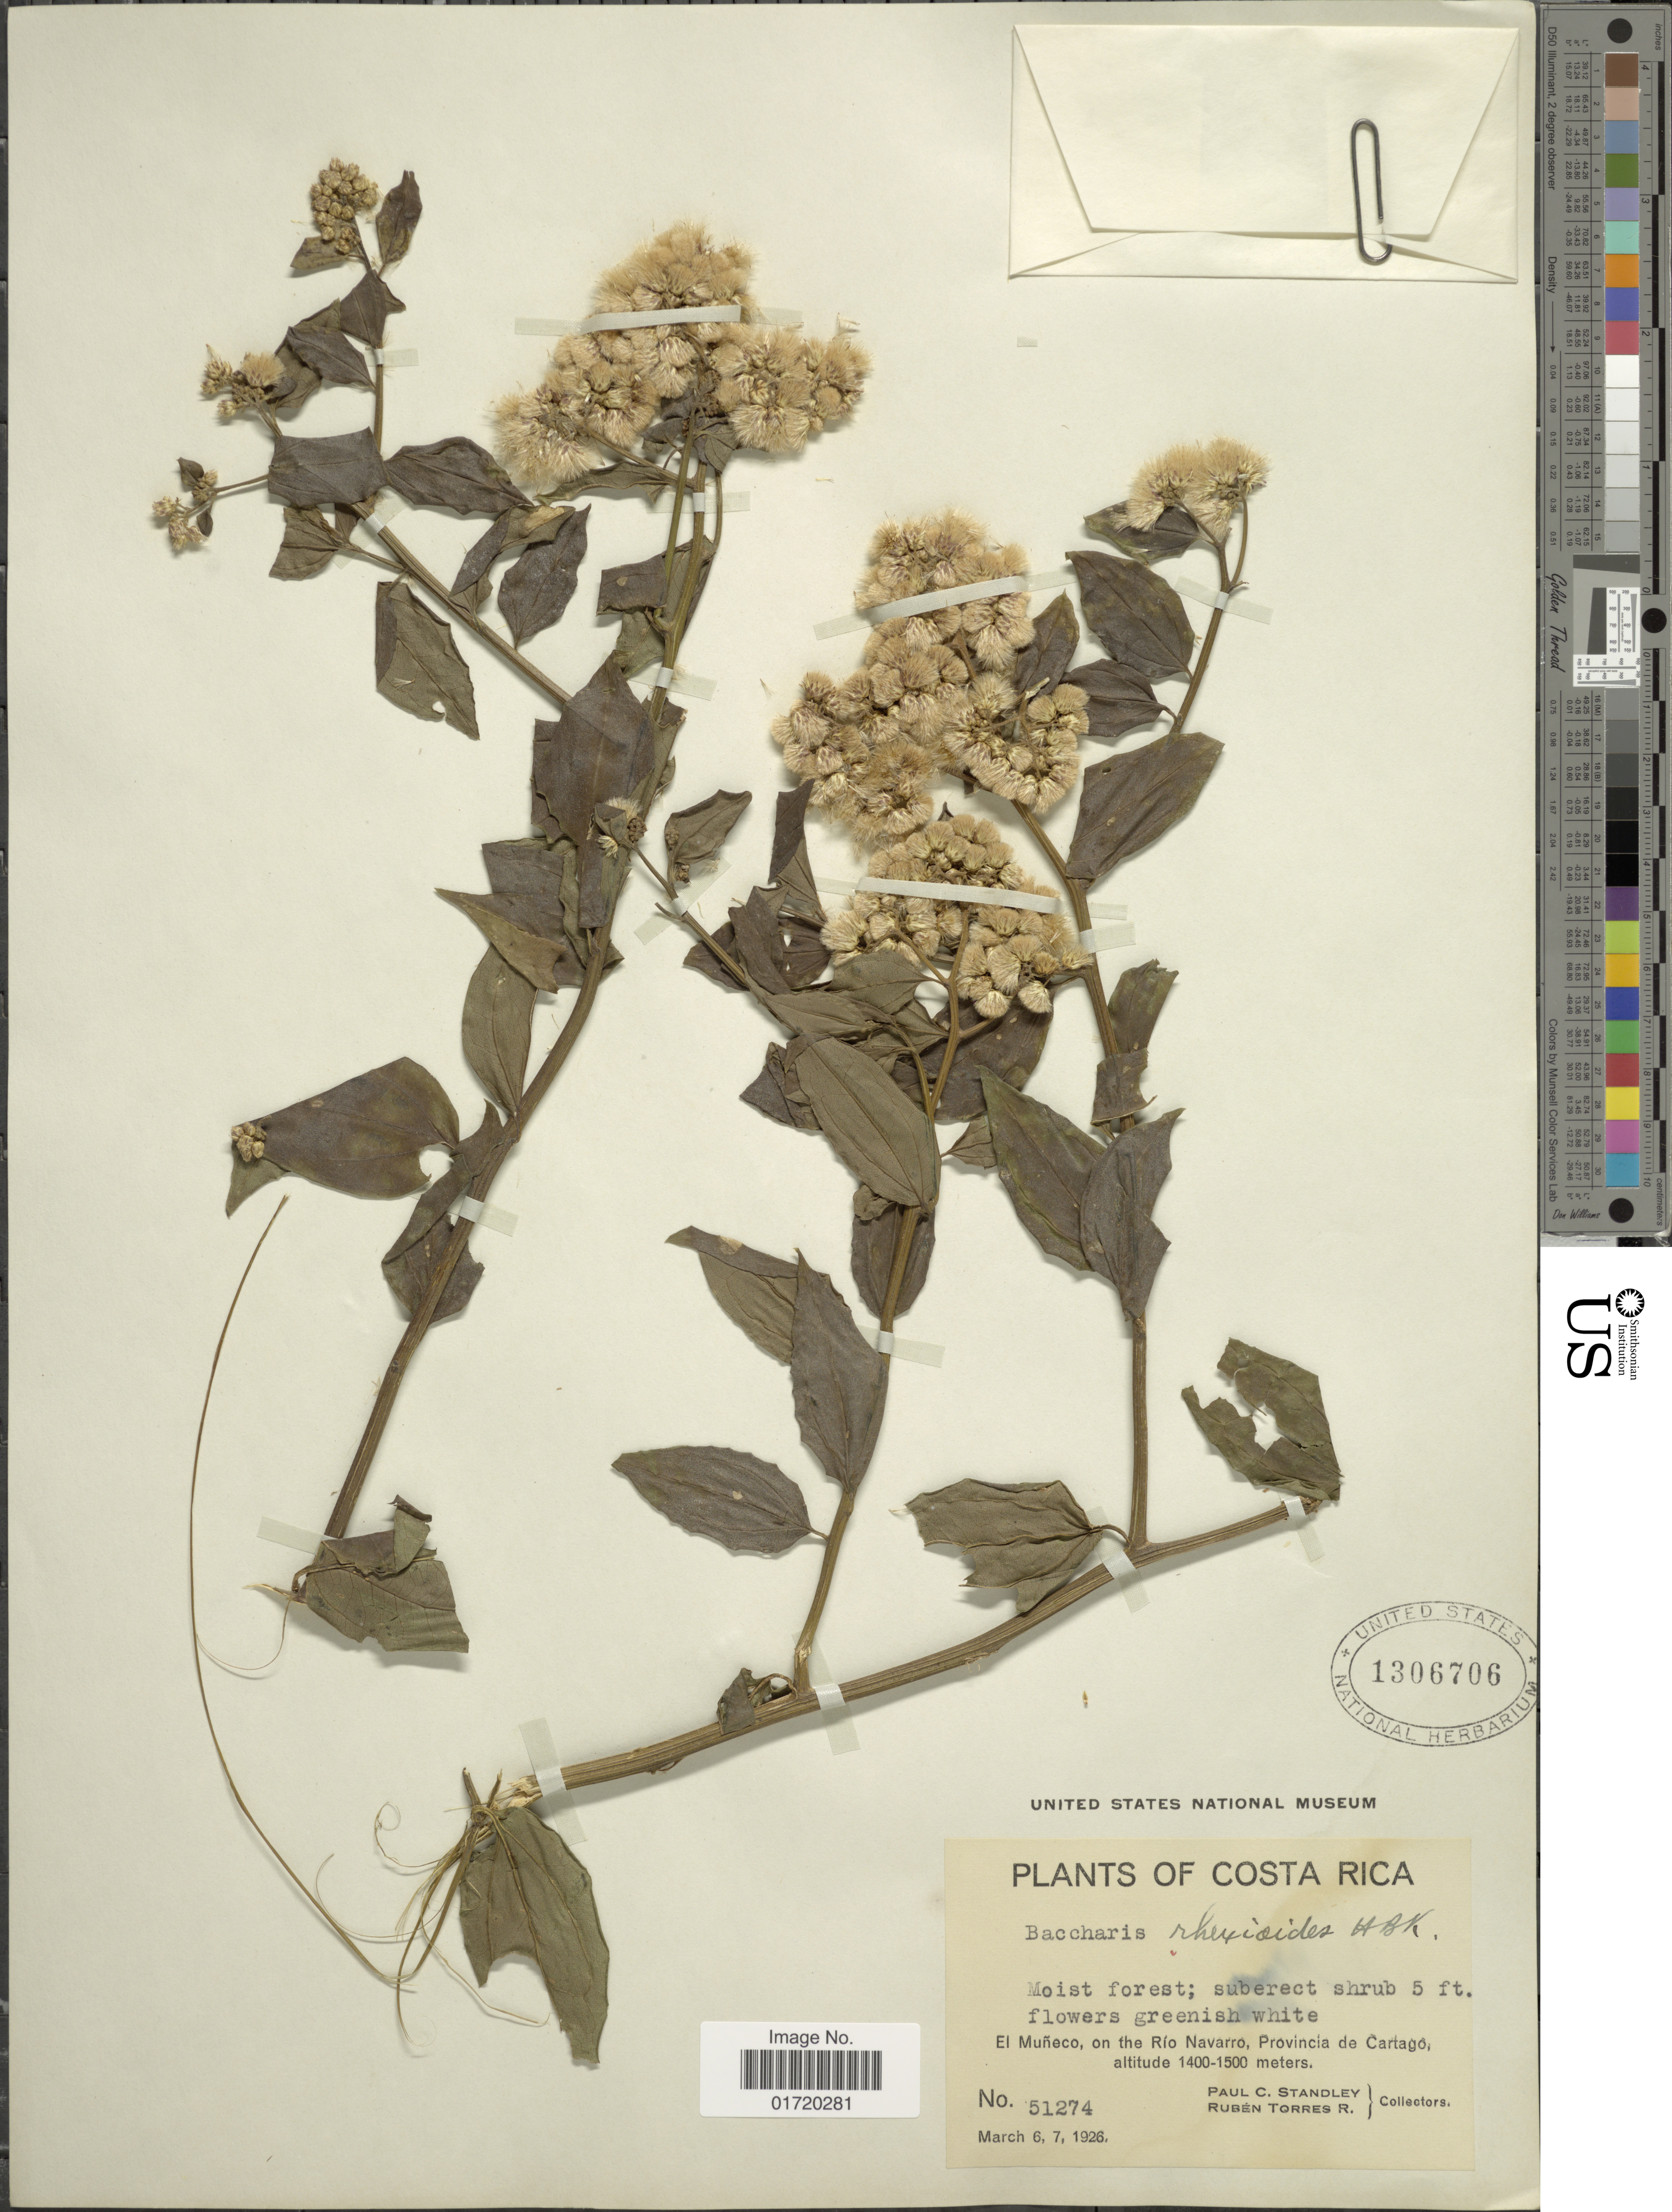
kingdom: Plantae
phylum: Tracheophyta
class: Magnoliopsida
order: Asterales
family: Asteraceae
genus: Baccharis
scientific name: Baccharis trinervis var. rhexioides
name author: (Kunth) Baker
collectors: P. C. Standley & R. Torres Rojas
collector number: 51274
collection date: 1926-03-06/1926-03-07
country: Costa Rica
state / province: Cartago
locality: El Muneco, on the Rio Navarro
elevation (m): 1400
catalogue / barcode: US 1306706